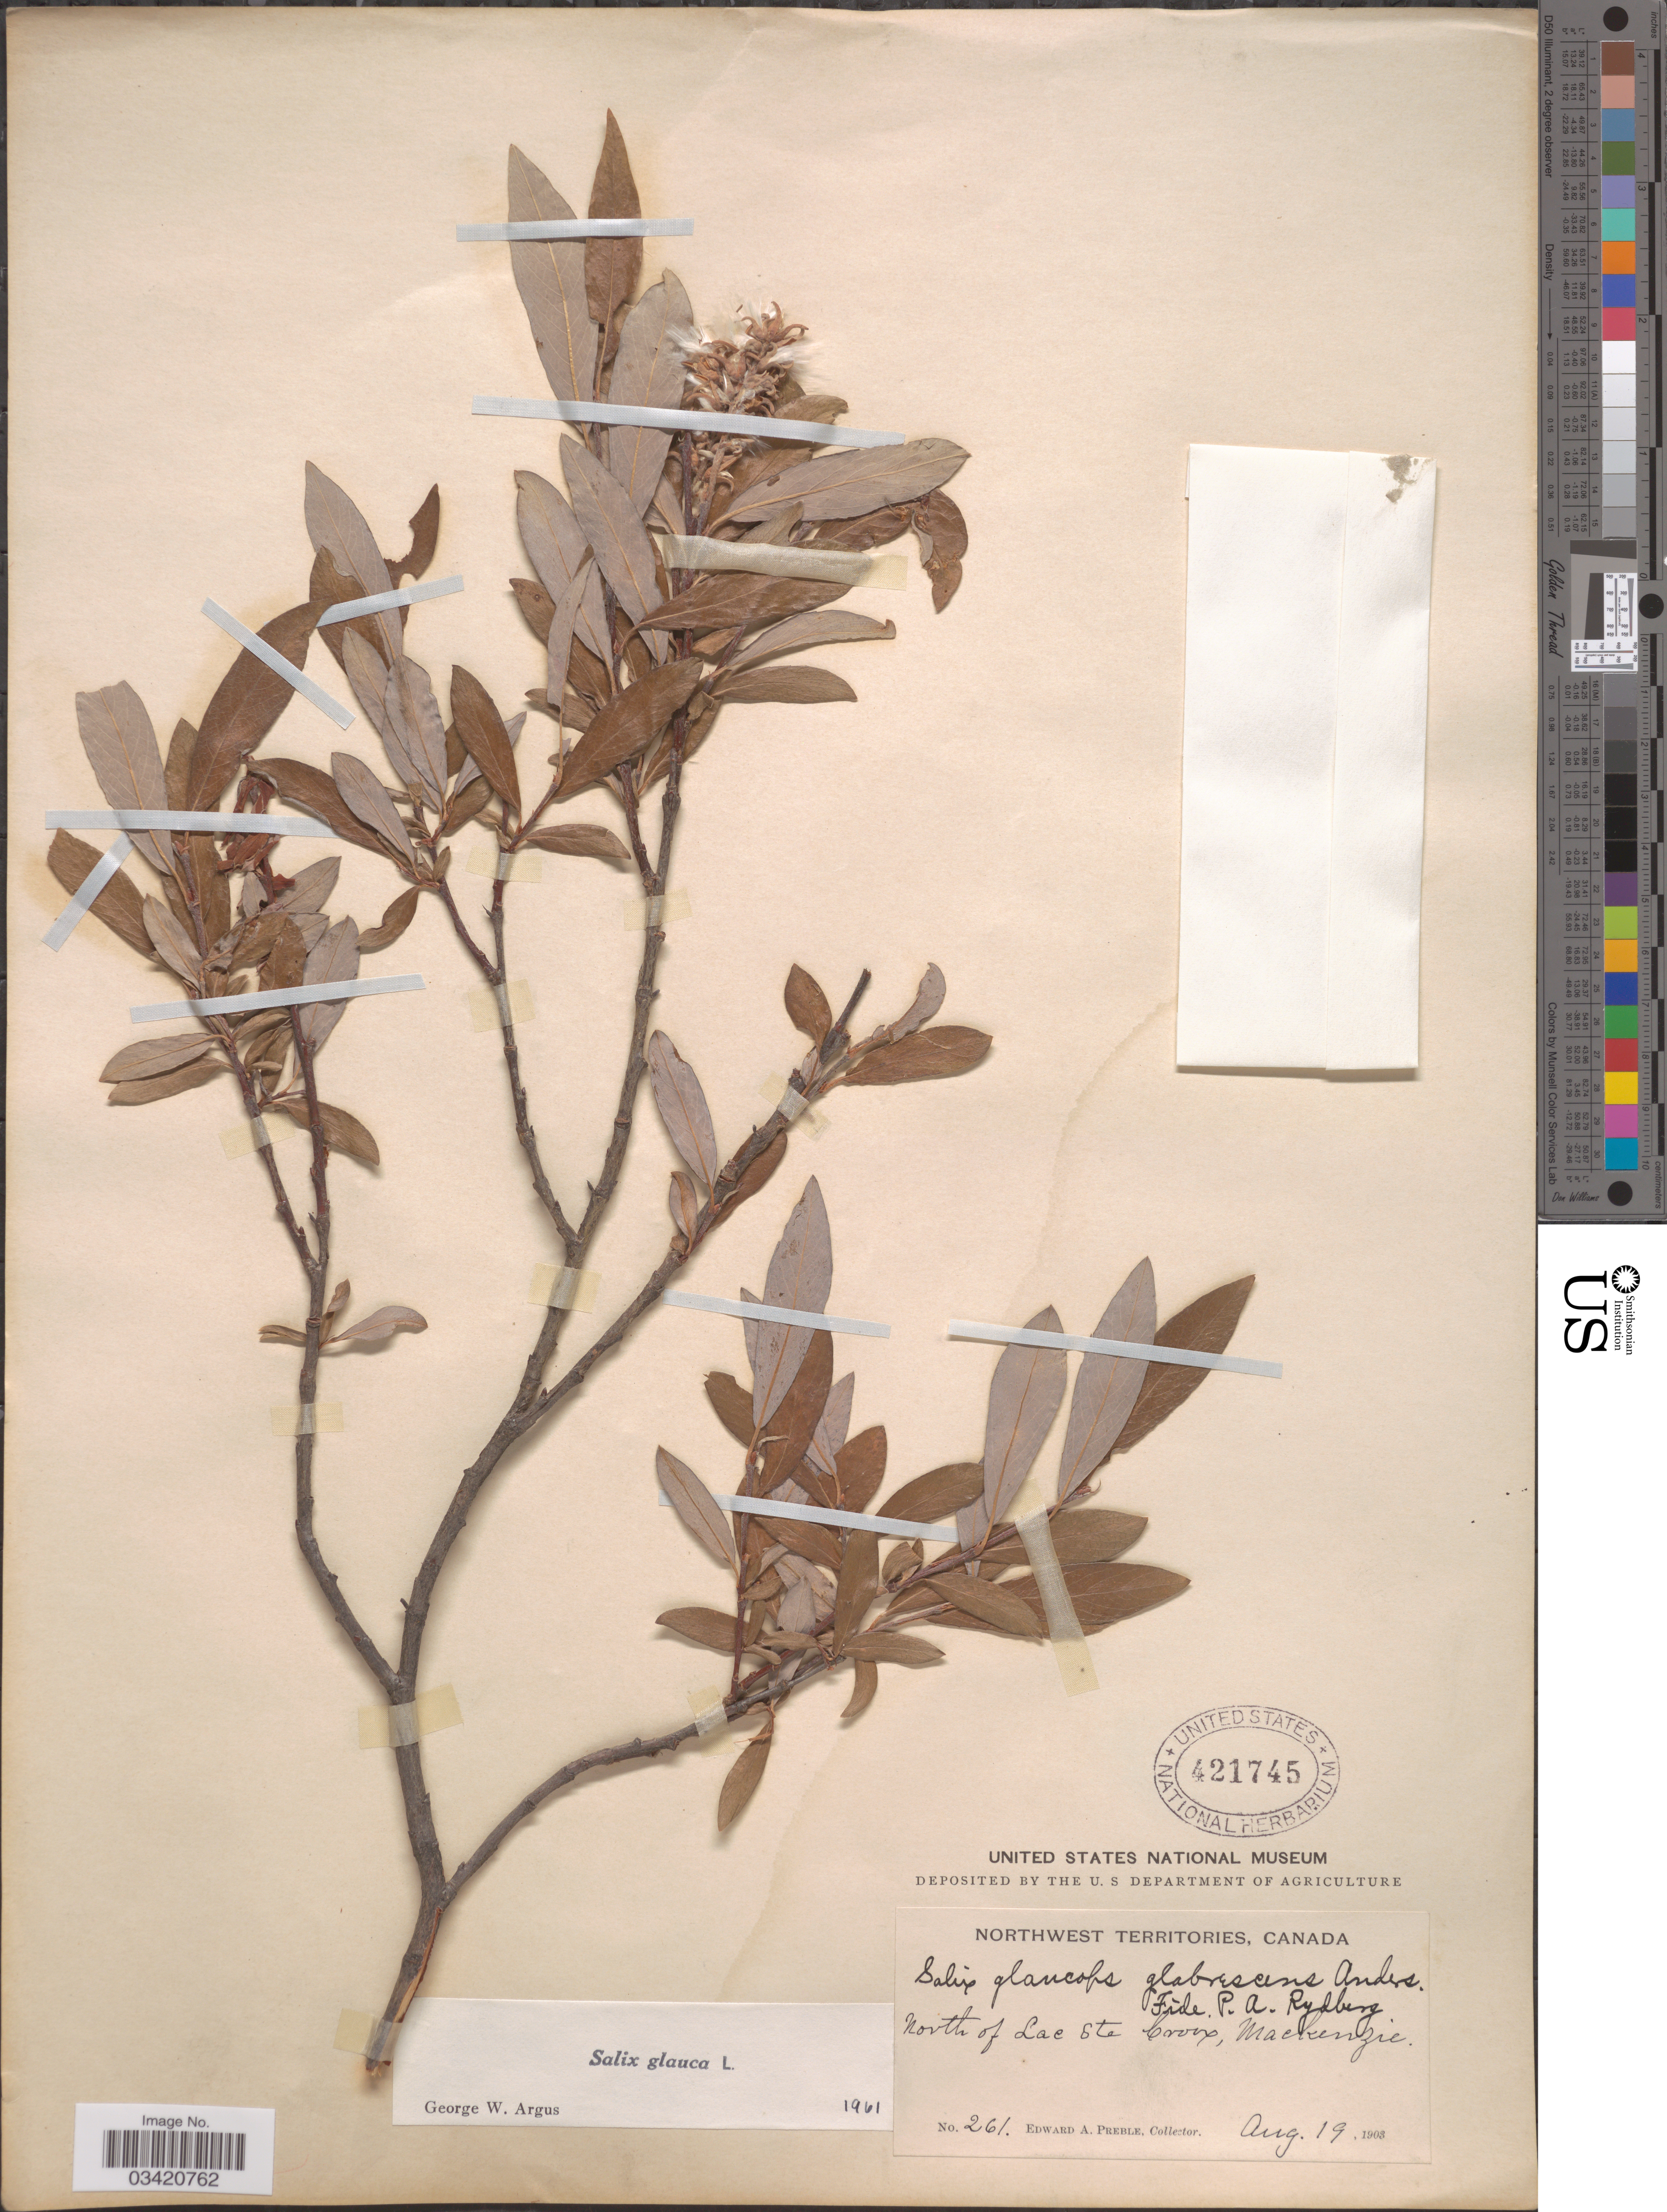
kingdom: Plantae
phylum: Tracheophyta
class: Magnoliopsida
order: Malpighiales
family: Salicaceae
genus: Salix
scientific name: Salix glauca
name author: L.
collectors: E. Preble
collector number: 261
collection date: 1903-08-19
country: Canada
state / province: Northwest Territories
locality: North of Lac Ste Croix, Mackenzie.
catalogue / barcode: US 421745